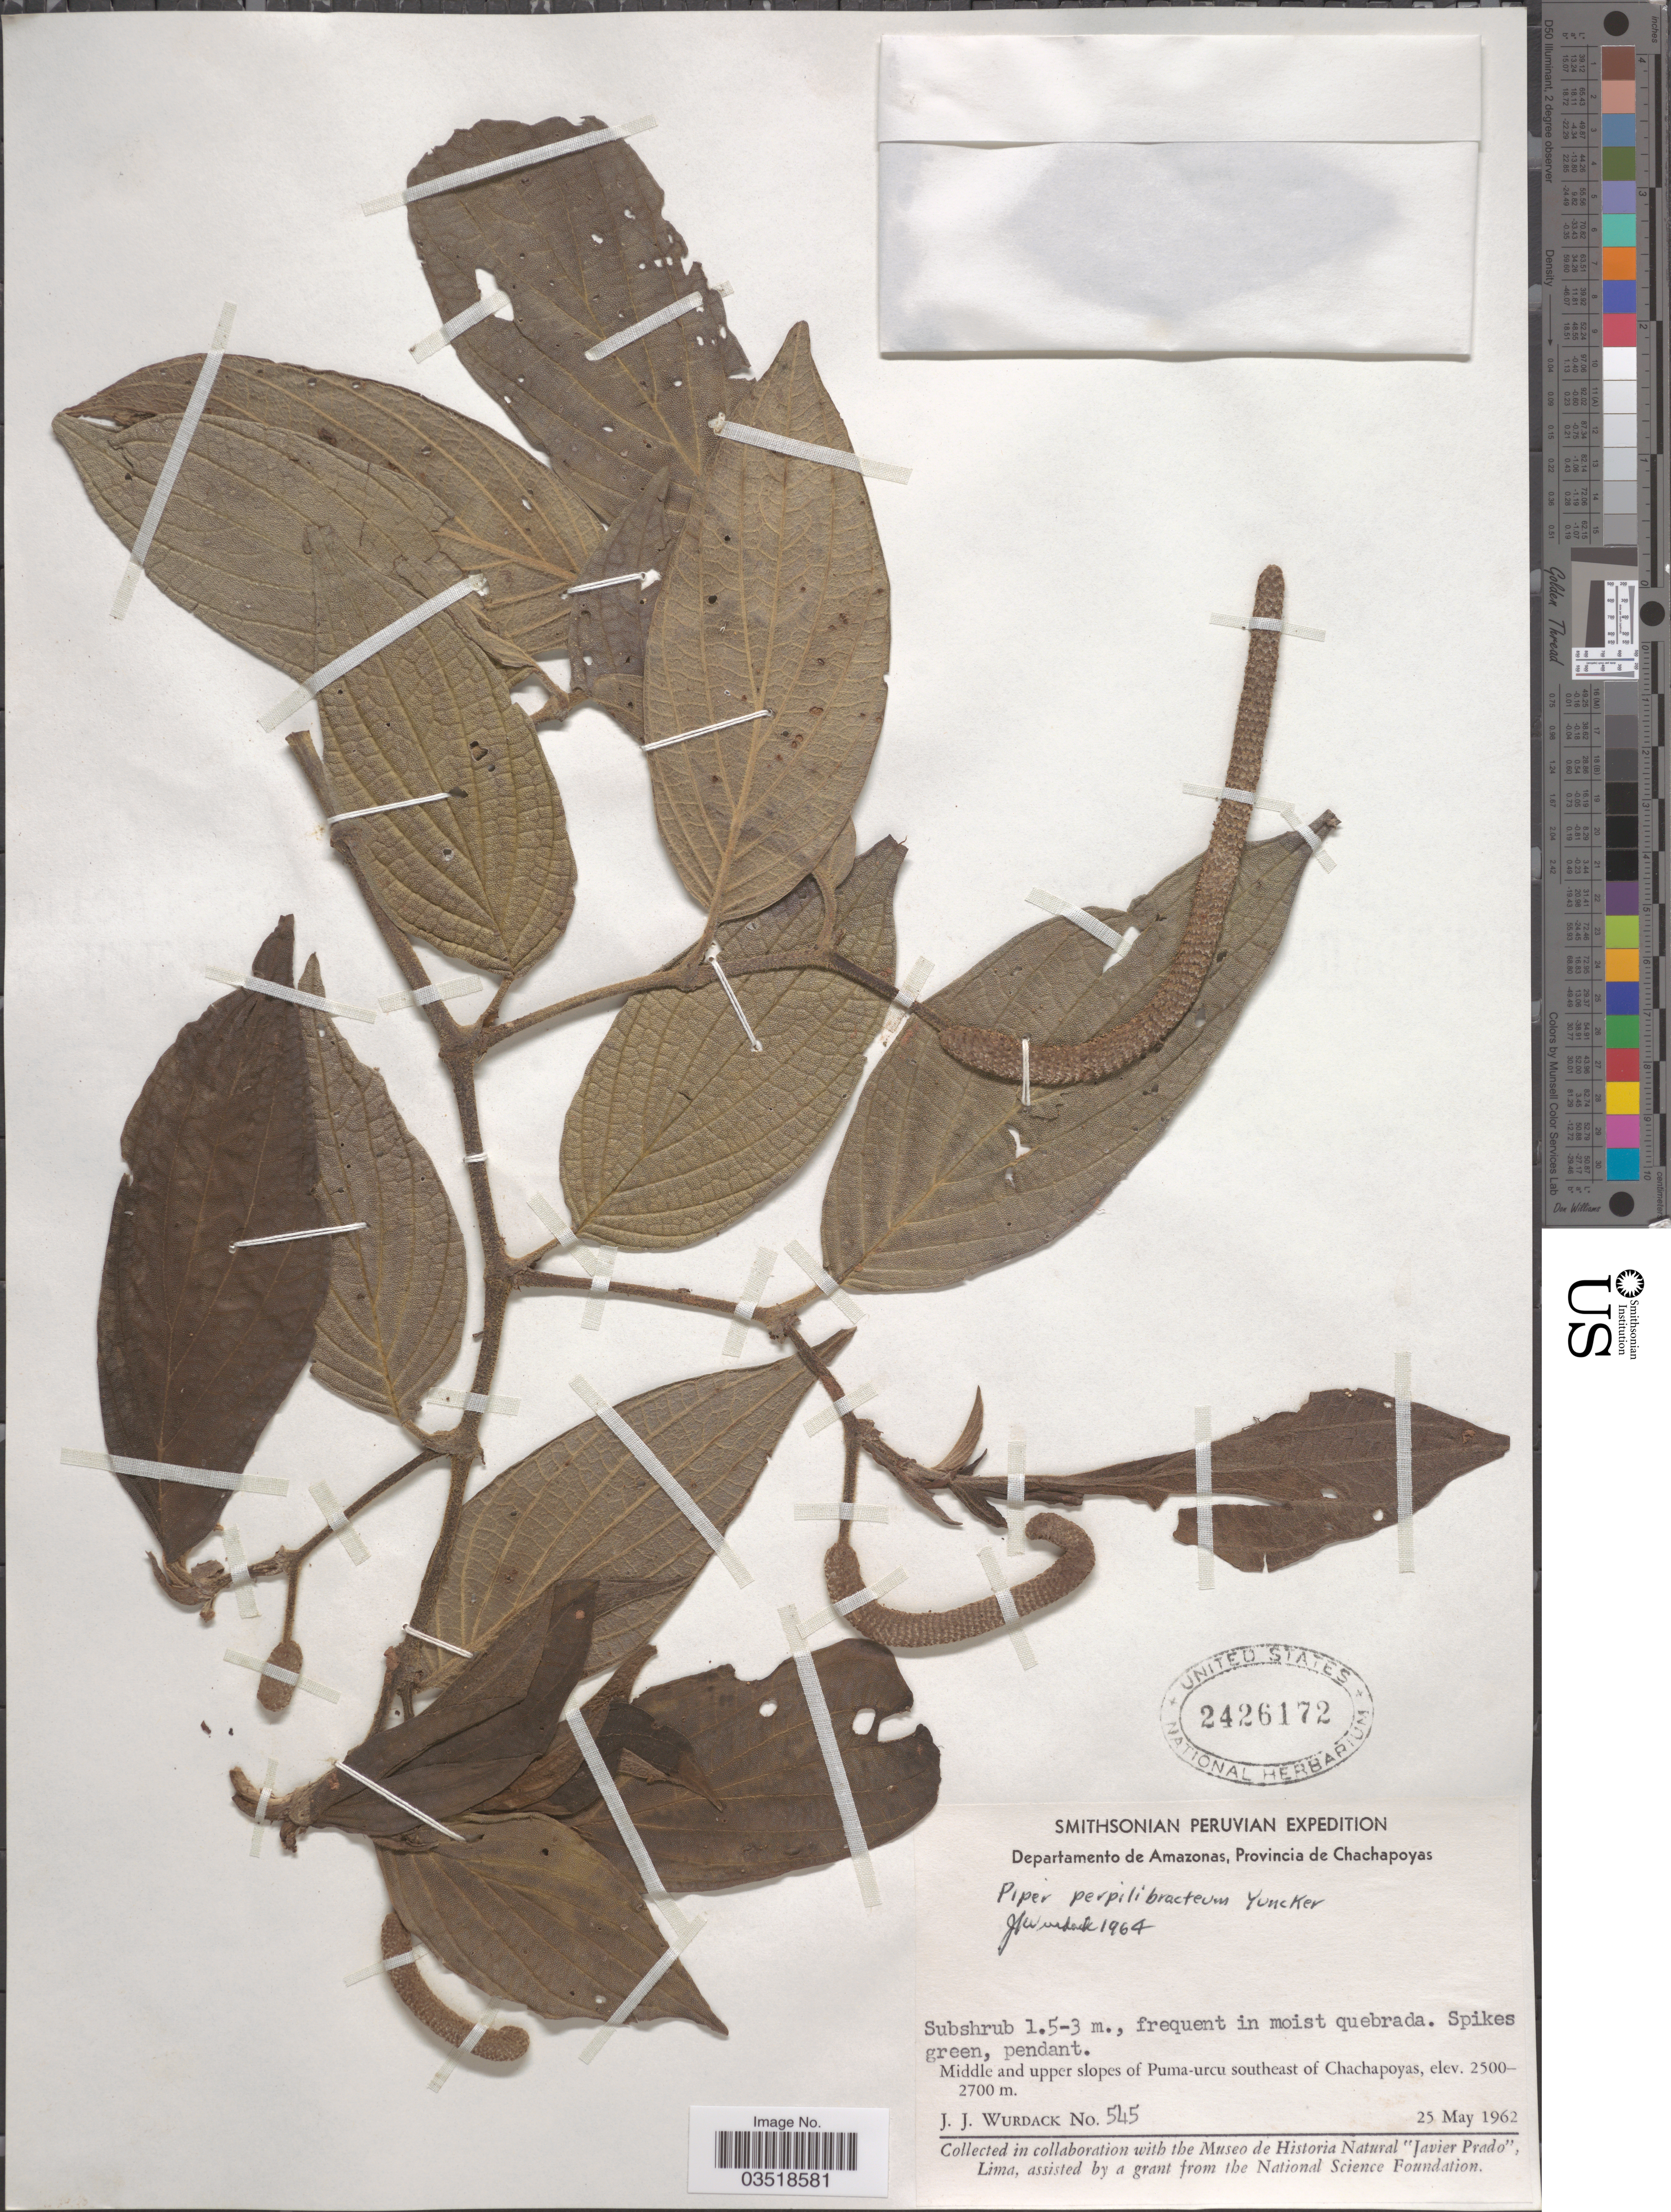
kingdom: Plantae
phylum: Tracheophyta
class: Magnoliopsida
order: Piperales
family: Piperaceae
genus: Piper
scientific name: Piper perpilibracteum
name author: Yunck.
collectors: J. J. Wurdack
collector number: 545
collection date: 1962-05-25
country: Peru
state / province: Amazonas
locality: Departamento de Amazonas, Provincia de Chachapoyas. Middle and upper slopes of Puma-urcu southeast of Chachapoyas.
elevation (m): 2500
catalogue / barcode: US 2426172